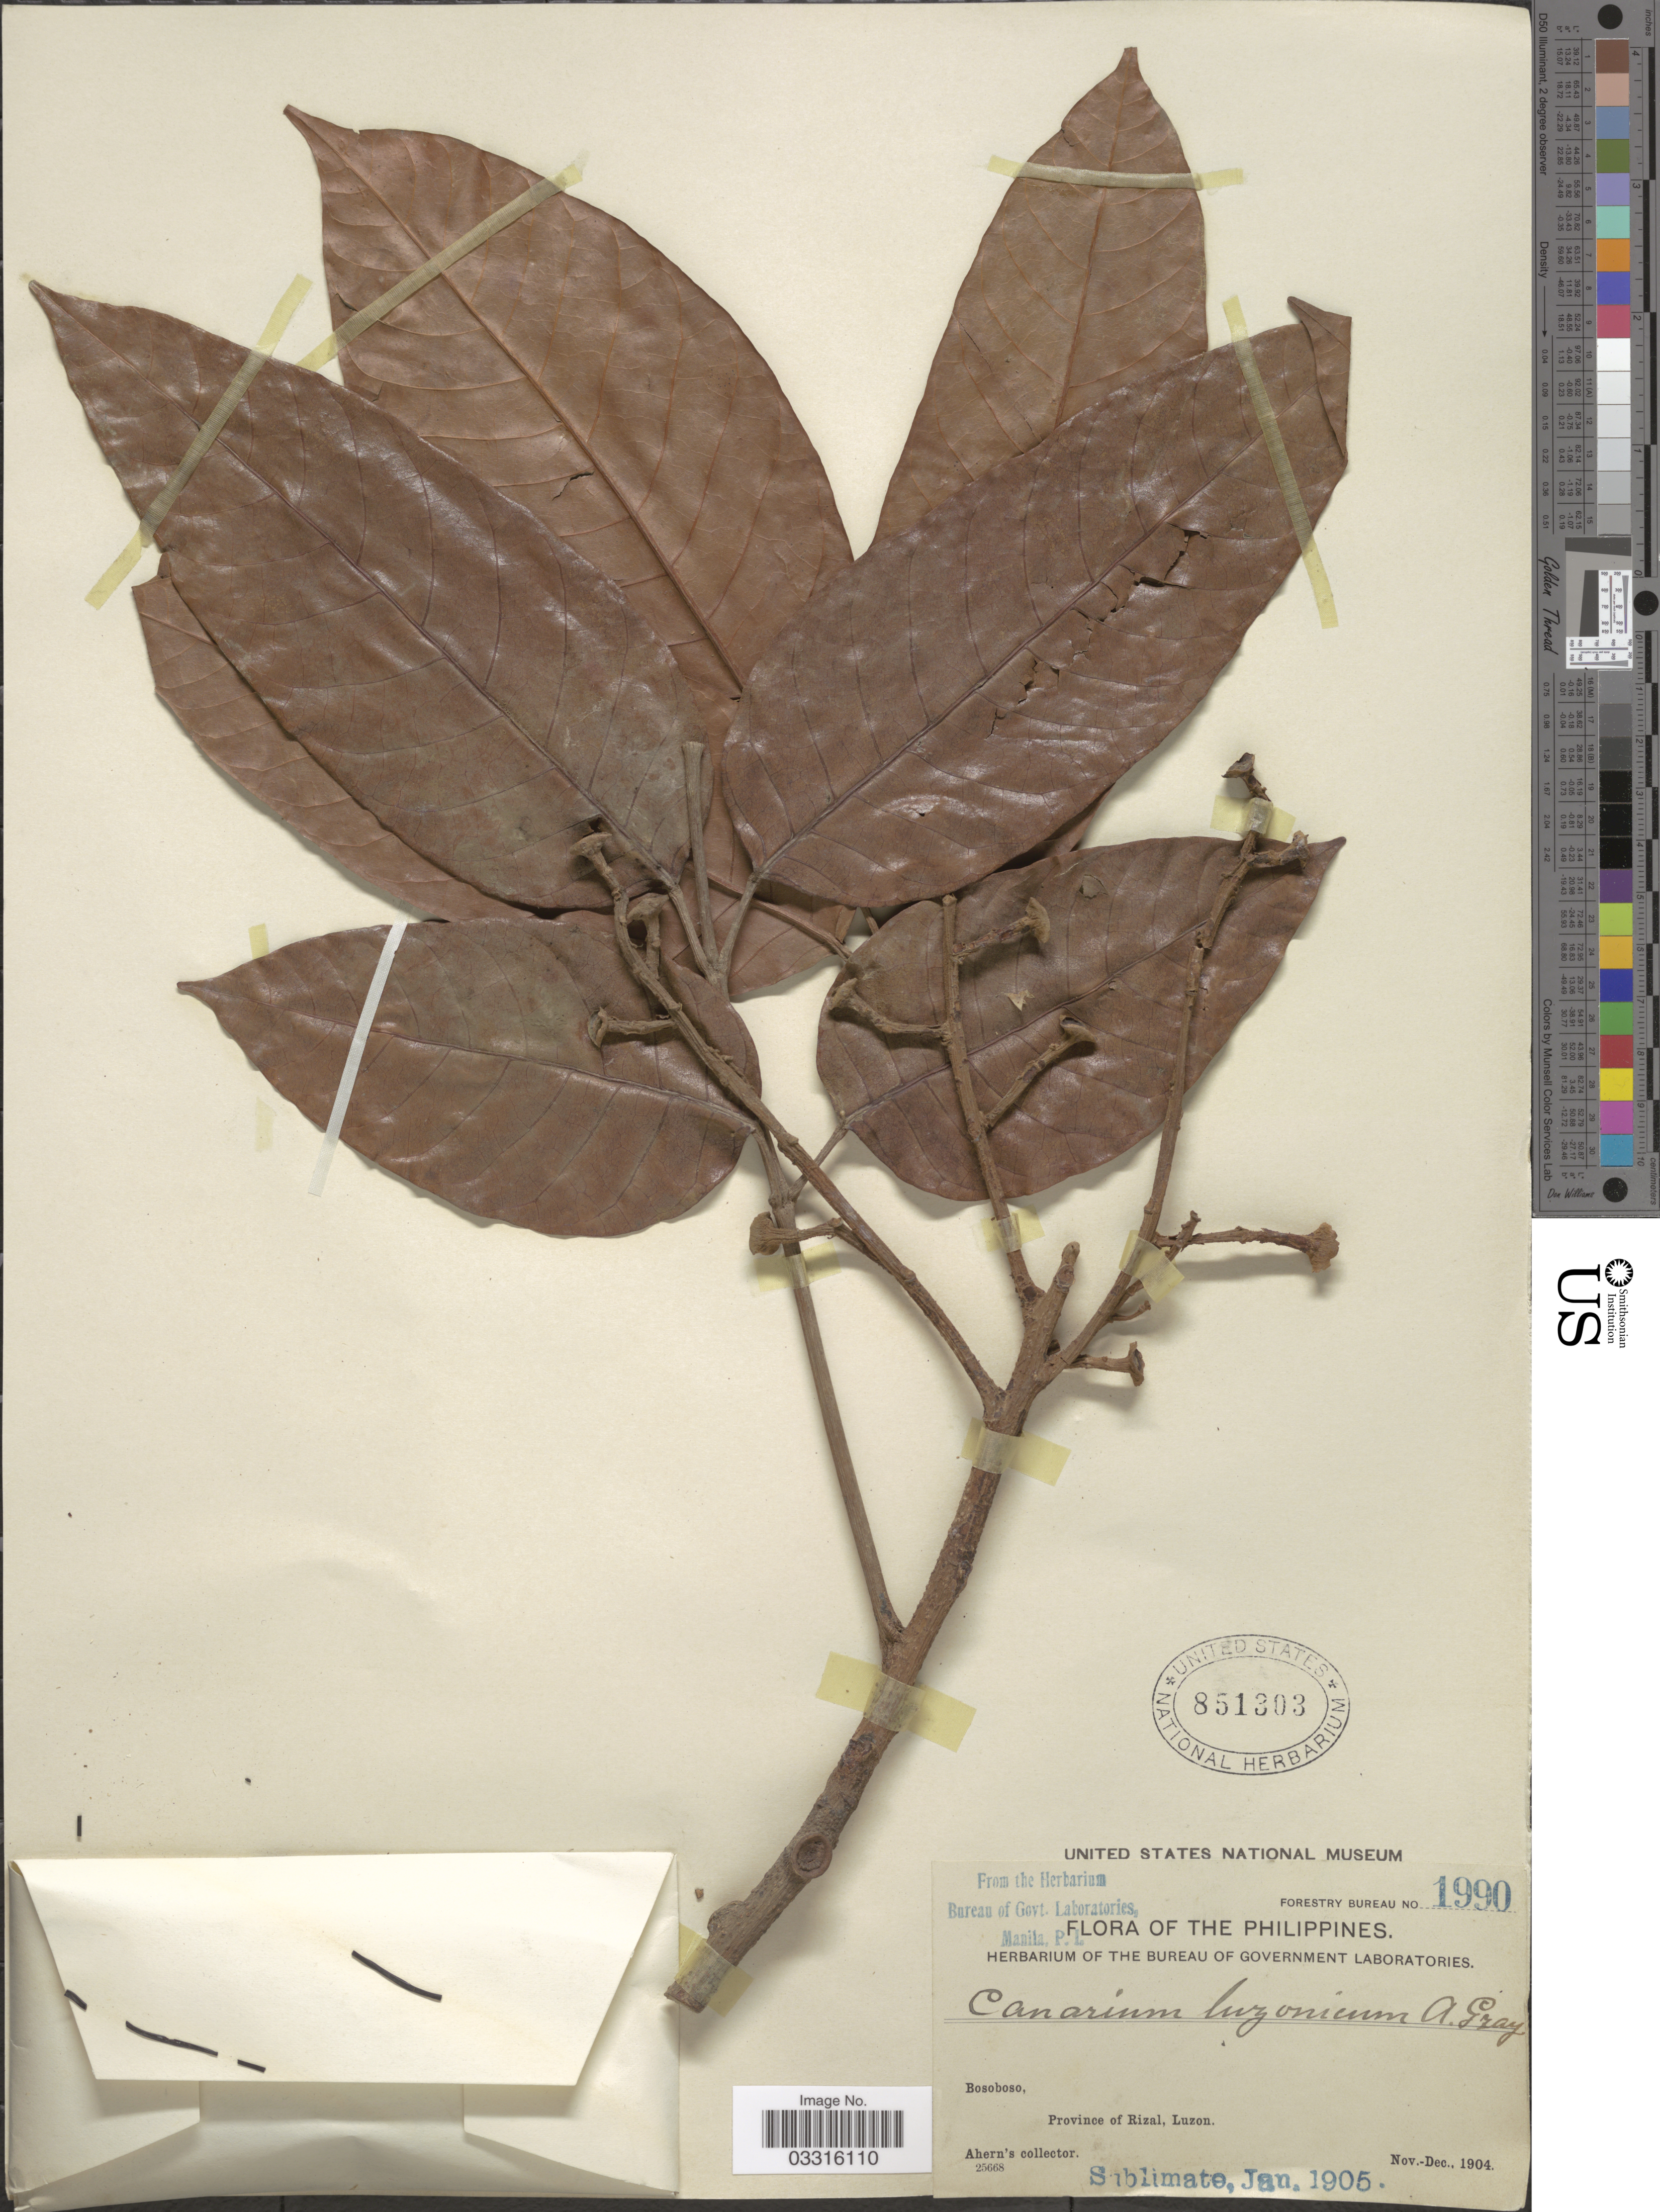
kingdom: Plantae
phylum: Tracheophyta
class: Magnoliopsida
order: Sapindales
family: Burseraceae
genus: Canarium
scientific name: Canarium luzonicum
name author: (Blume) A. Gray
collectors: Ahern's collector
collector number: Forestry Bureau 1990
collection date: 1904-11/1904-12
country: Philippines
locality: Bosoboso, Province of Rizal, Luzon.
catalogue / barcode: US 851303